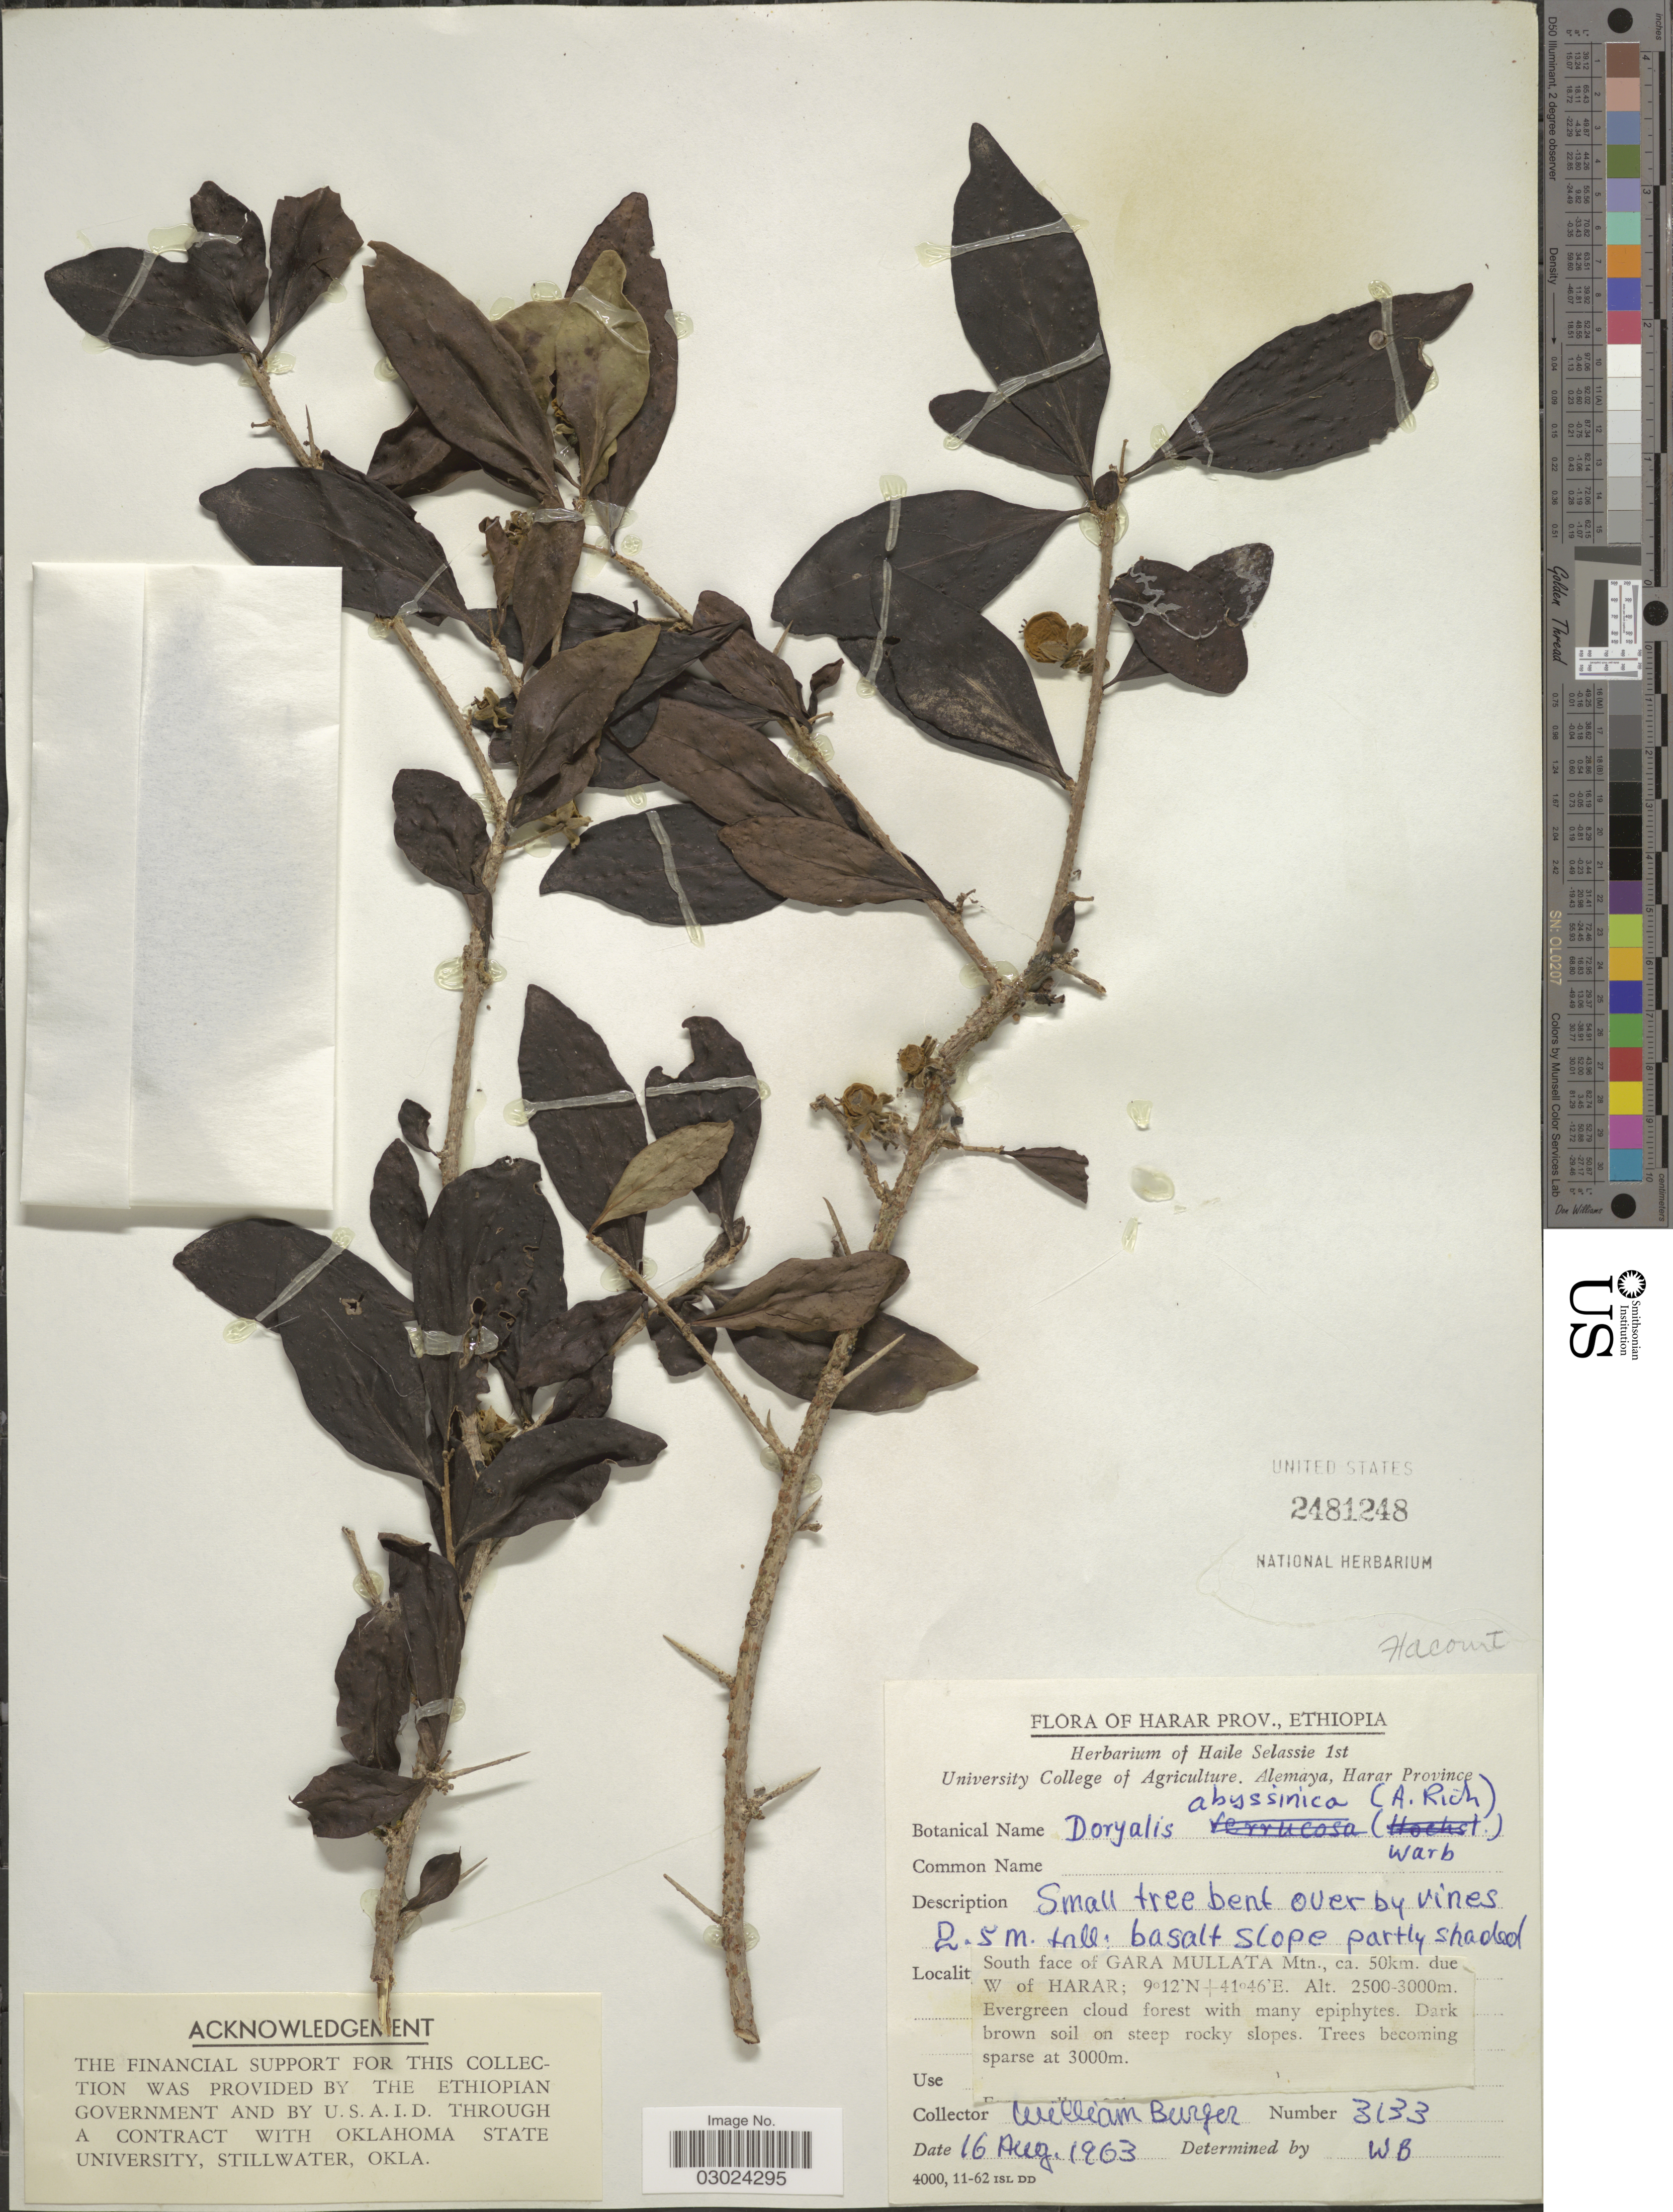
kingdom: Plantae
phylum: Tracheophyta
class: Magnoliopsida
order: Malpighiales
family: Salicaceae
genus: Dovyalis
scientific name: Dovyalis abyssinica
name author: (A. Rich.) Warb.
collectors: W. Burger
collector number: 3133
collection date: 1963-08-16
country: Ethiopia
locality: Harar Prov. South face of Gara Mullata Mtn., ca. 50km. due W of Harar.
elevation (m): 2500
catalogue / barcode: US 2481248